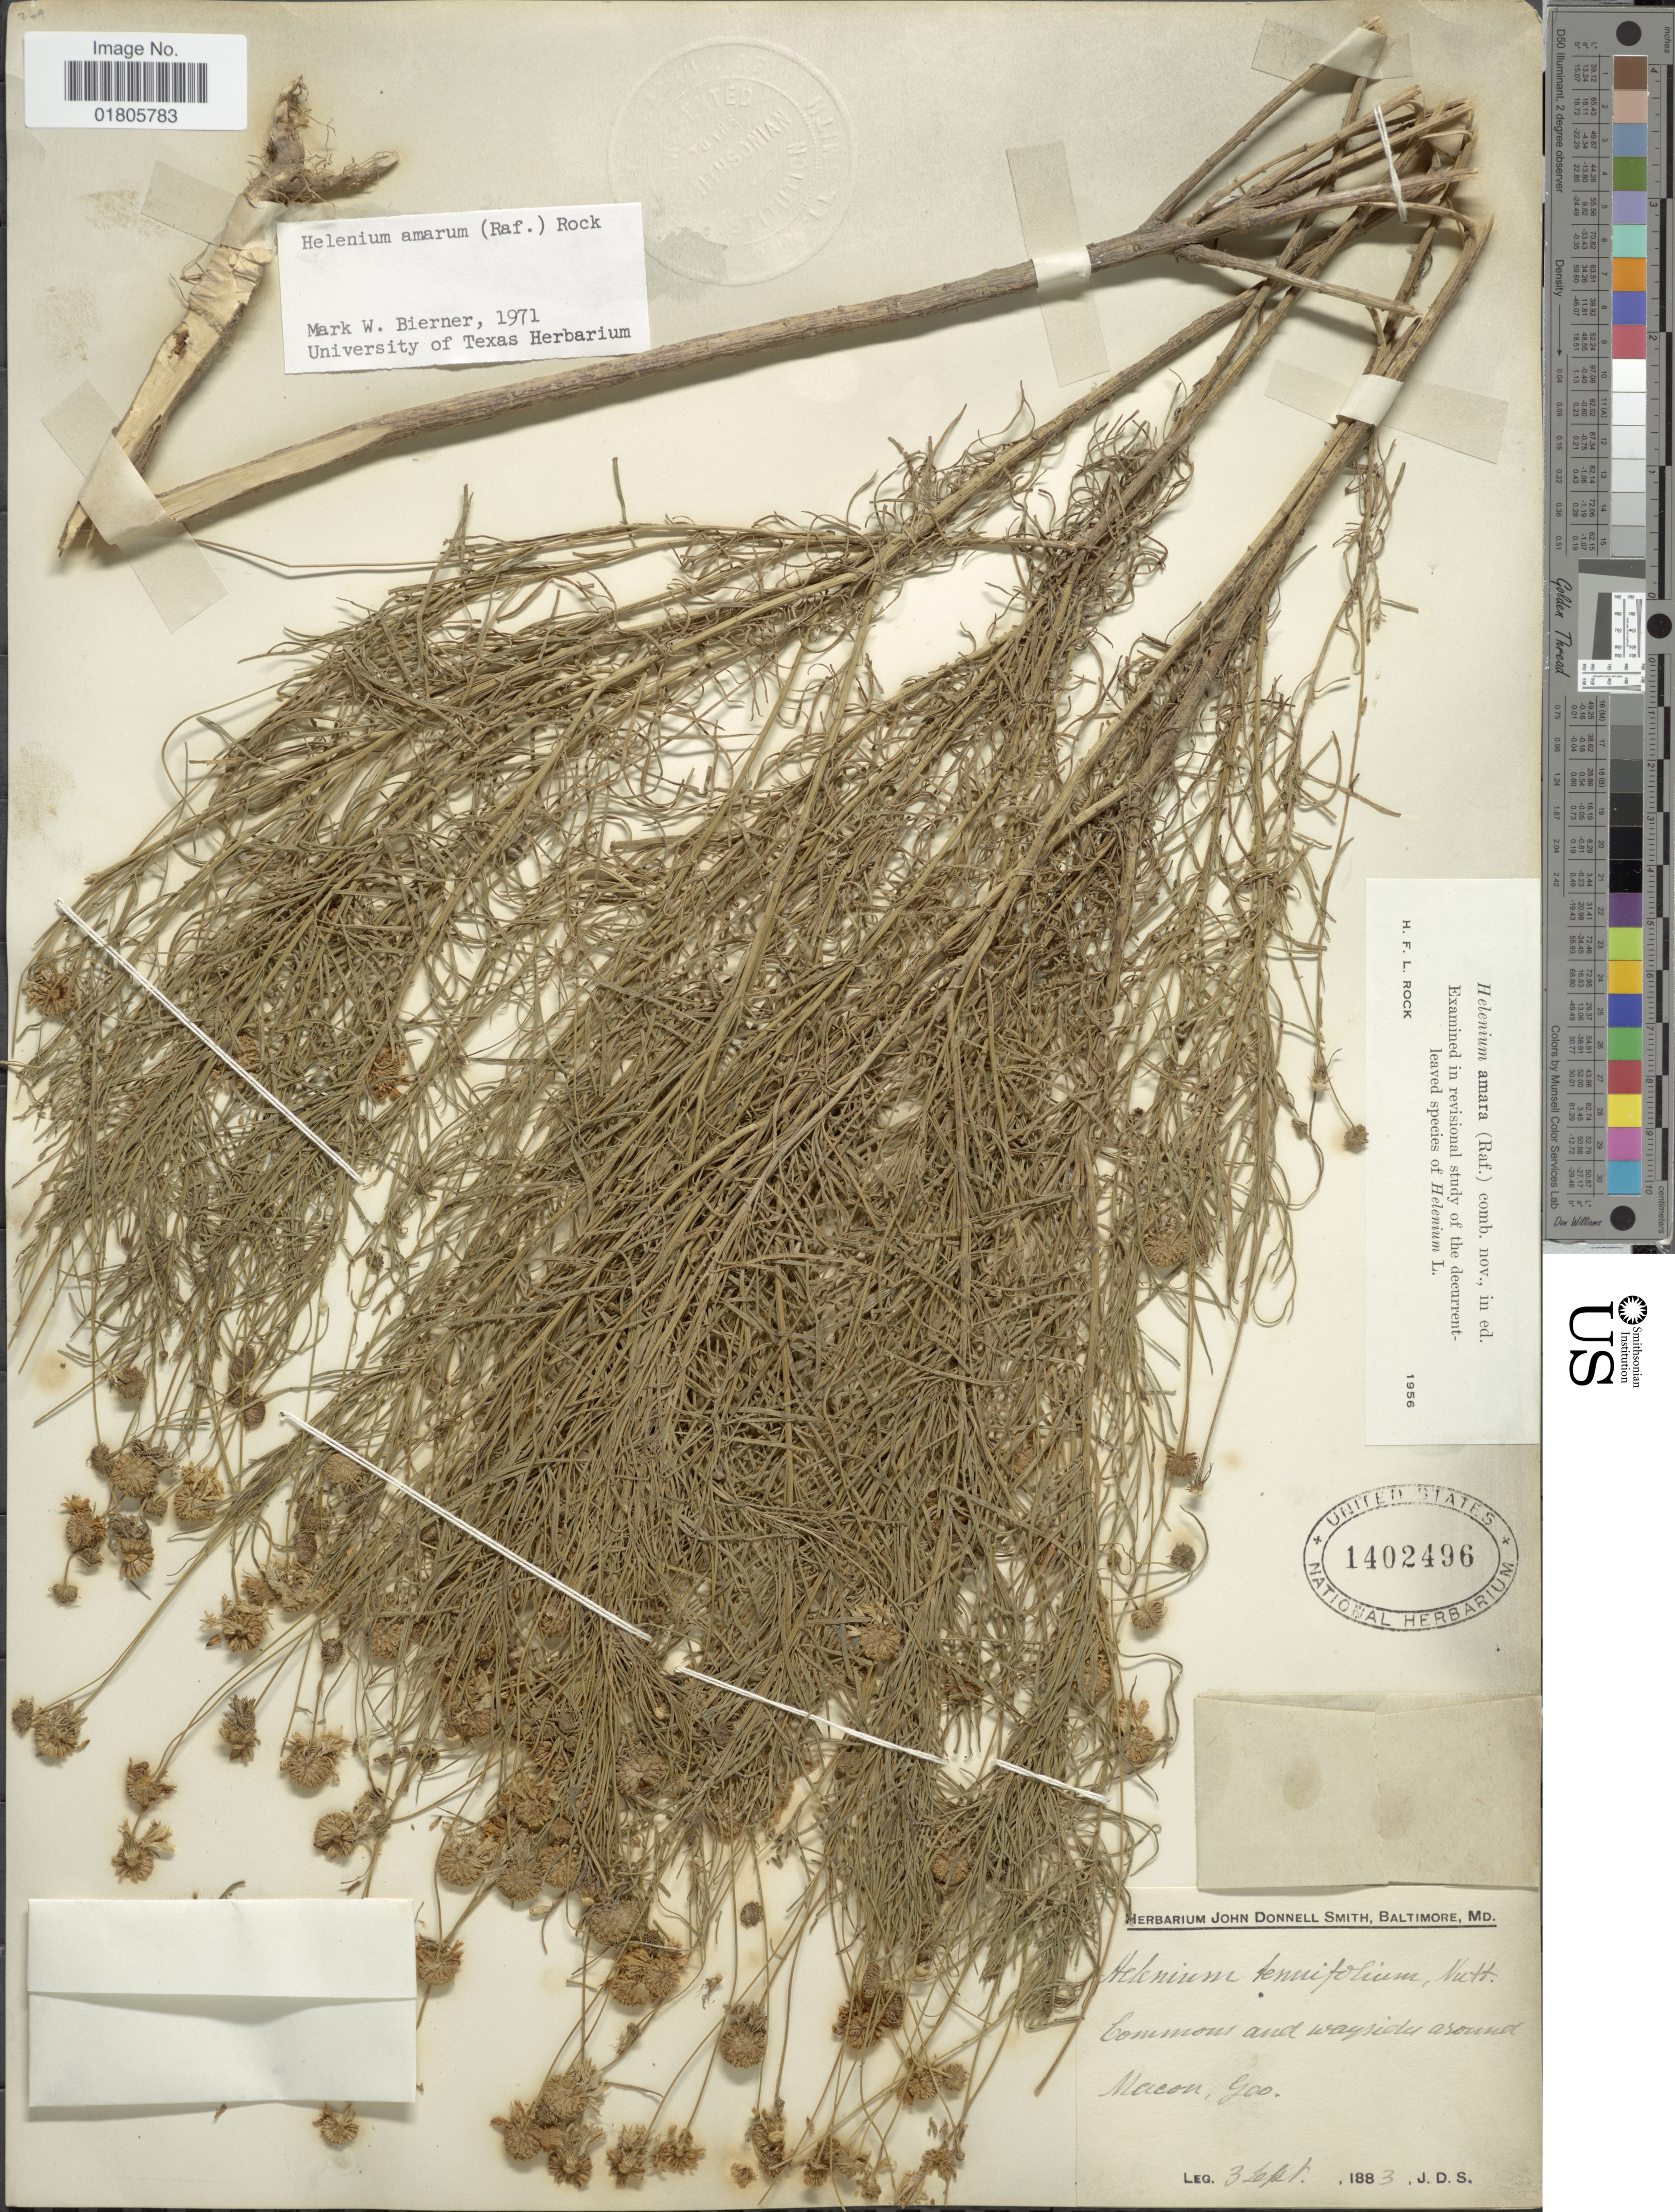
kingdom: Plantae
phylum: Tracheophyta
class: Magnoliopsida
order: Asterales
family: Asteraceae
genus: Helenium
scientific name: Helenium amarum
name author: (Raf.) H. Rock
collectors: J. Donnell Smith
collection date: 1883-09-03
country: United States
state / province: Georgia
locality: Macon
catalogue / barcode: US 1402496